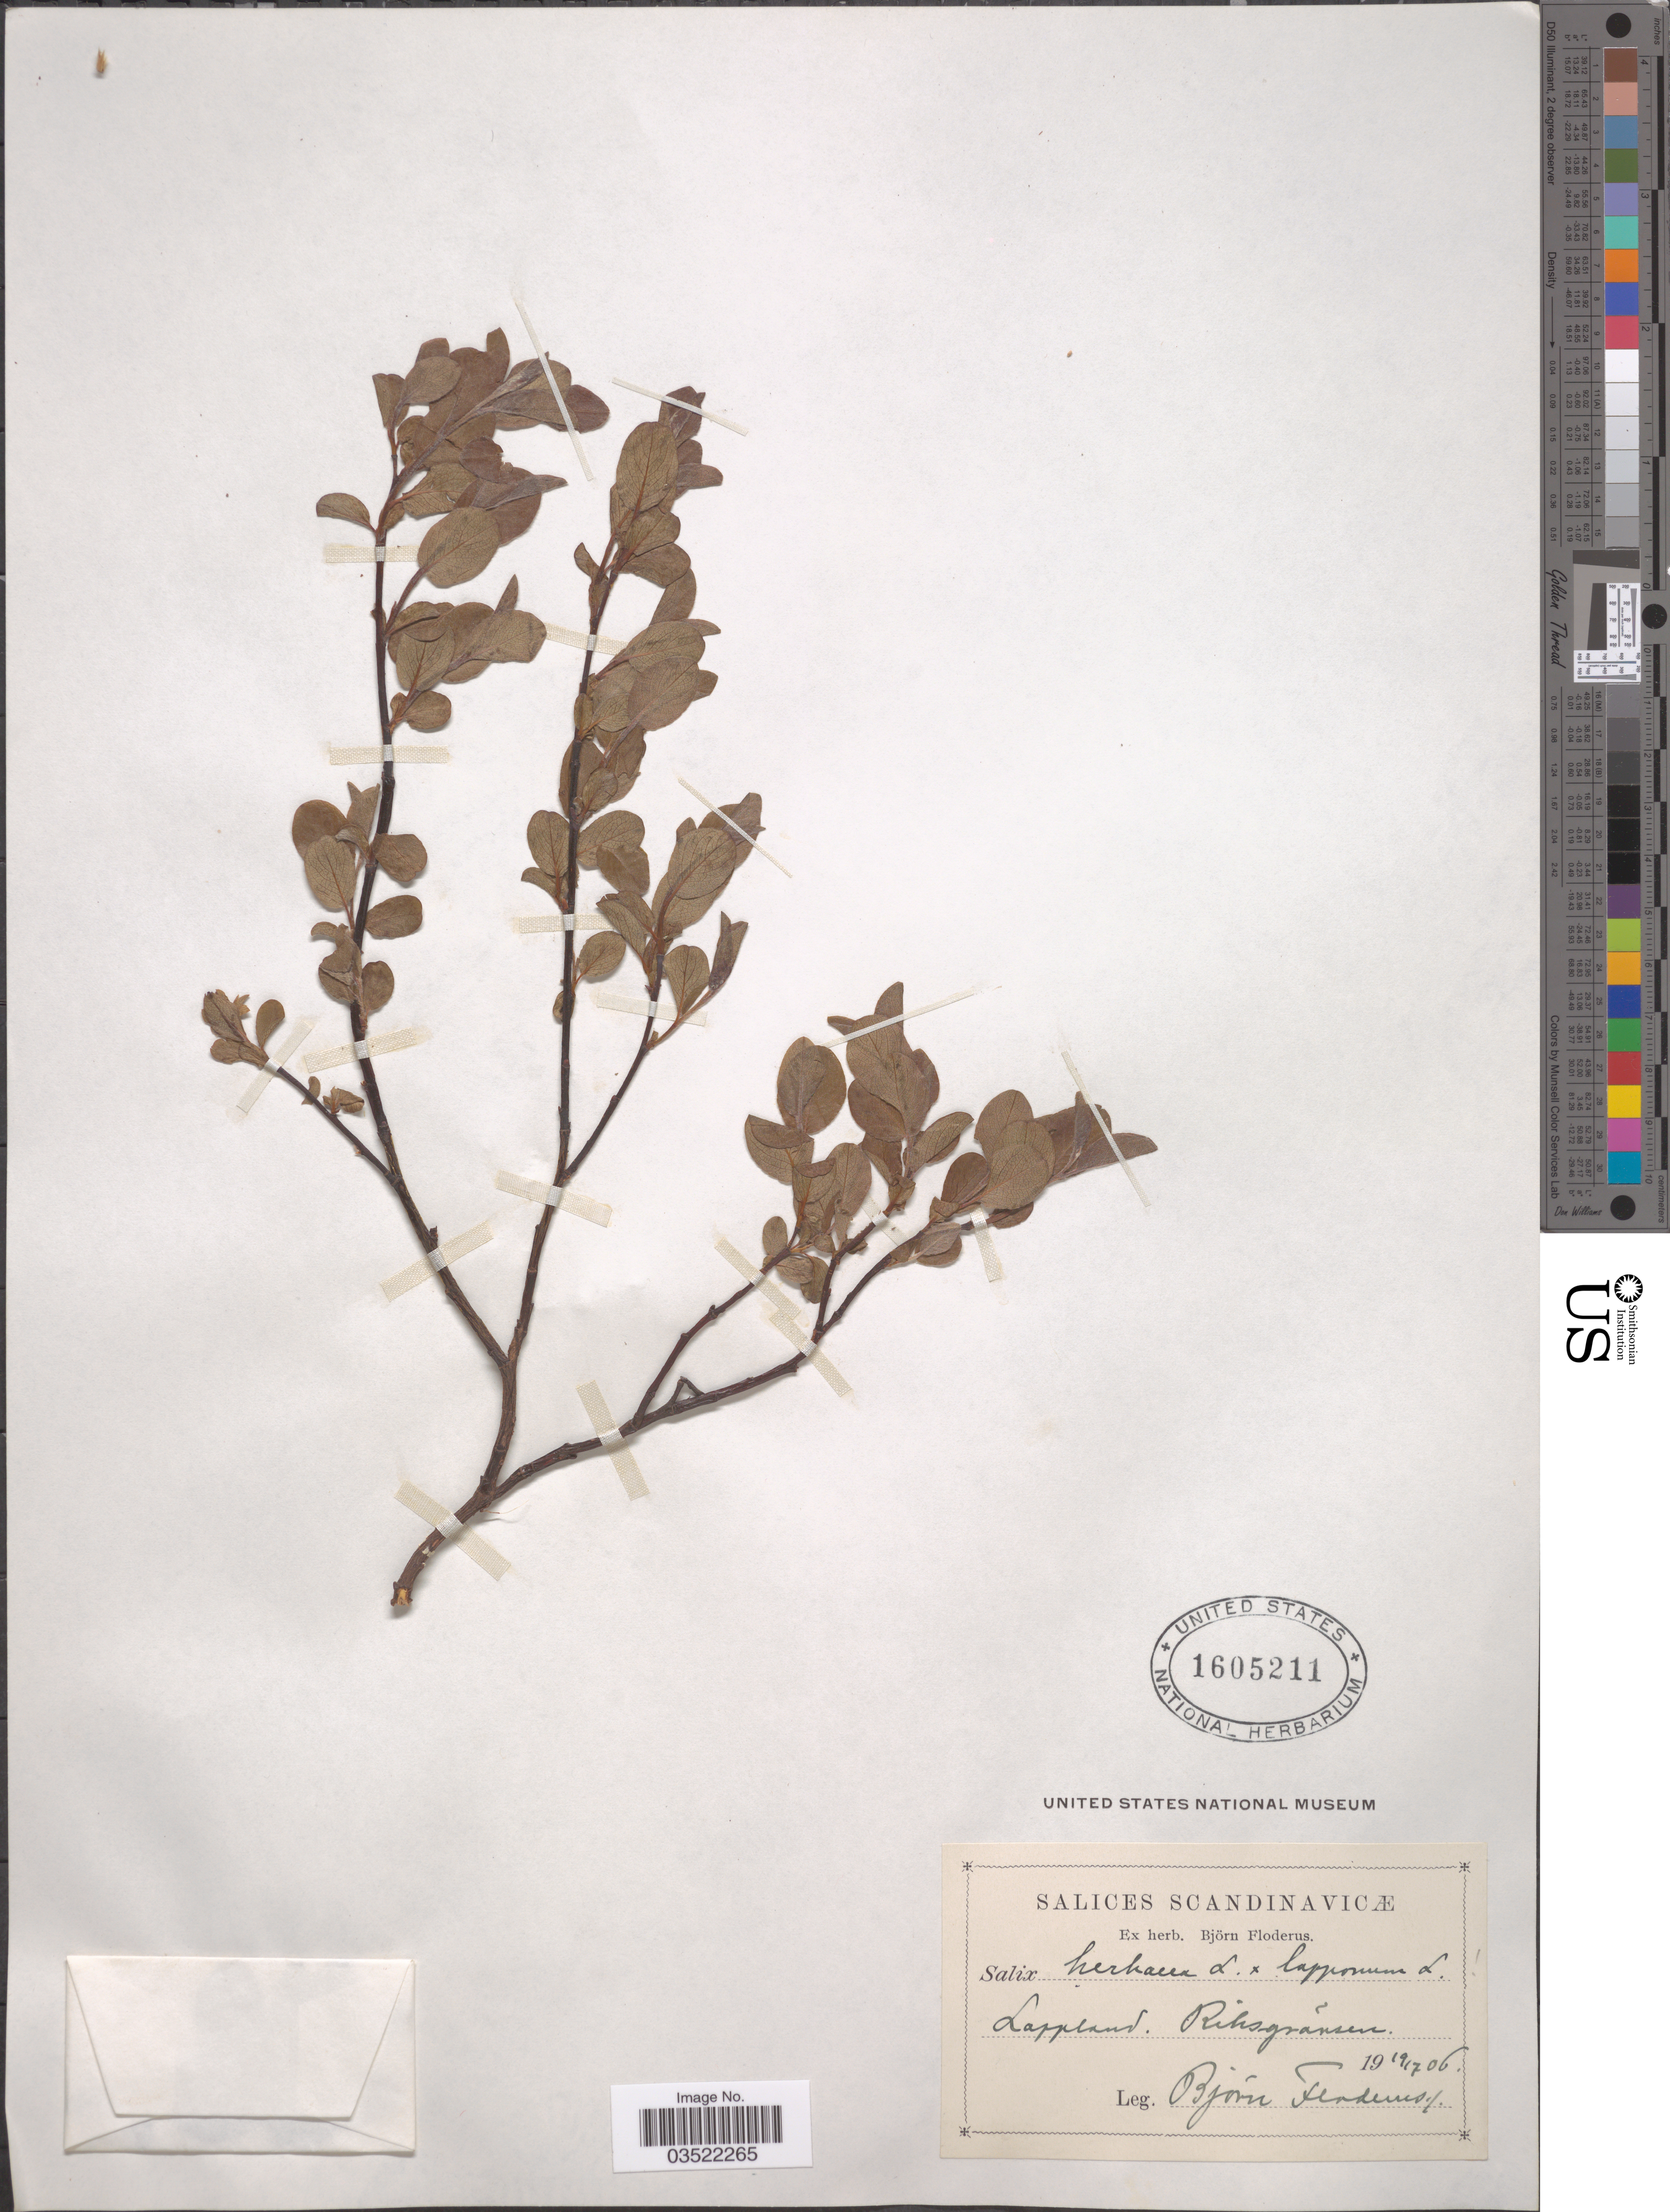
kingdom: Plantae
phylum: Tracheophyta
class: Magnoliopsida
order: Malpighiales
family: Salicaceae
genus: Salix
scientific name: Salix herbacea x S. lapponum L.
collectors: B. G. O. Floderus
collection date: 1906-07-19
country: Sweden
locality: Scandinavicæ. Lappland. Riksgrãnsen.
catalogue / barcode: US 1605211